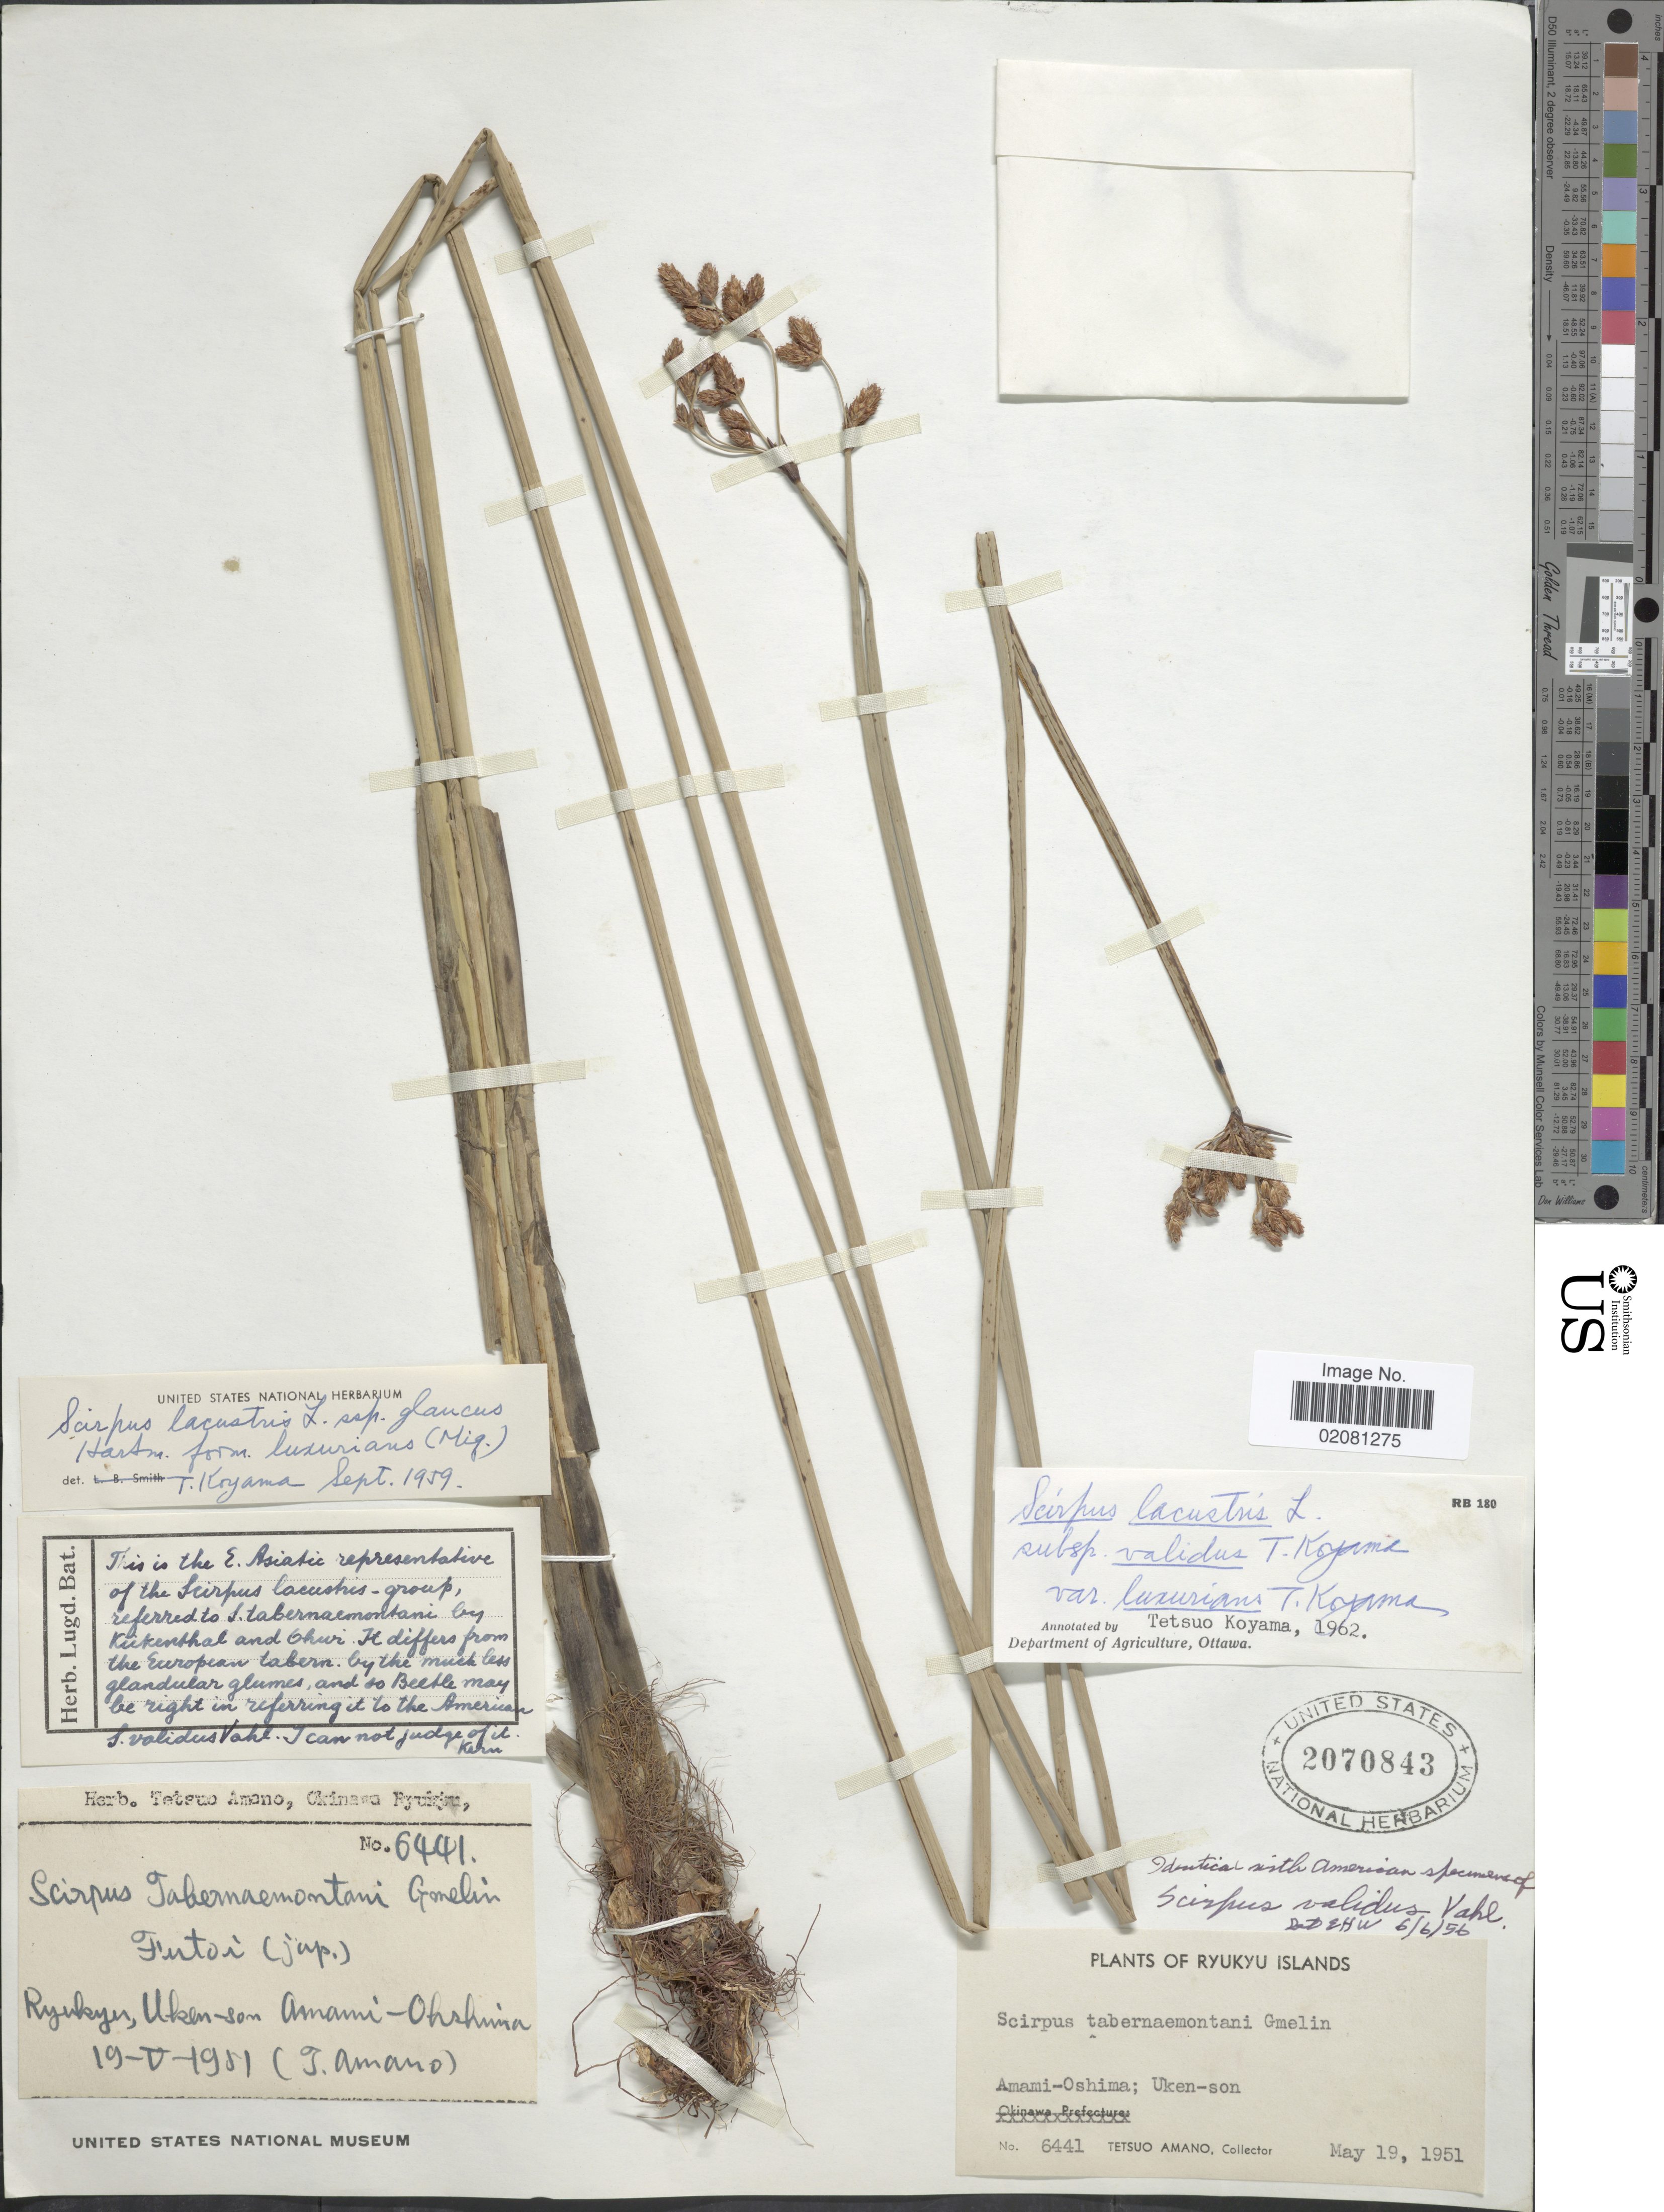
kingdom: Plantae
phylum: Tracheophyta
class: Liliopsida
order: Poales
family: Cyperaceae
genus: Schoenoplectus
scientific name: Schoenoplectus tabernaemontani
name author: (C.C. Gmel.) Palla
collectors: T. Amano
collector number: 6441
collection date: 1951-05-19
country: Japan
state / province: Okinawa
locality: Ryukyu Islands, Amami-Oshima; Uken-son.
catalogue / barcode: US 2070843